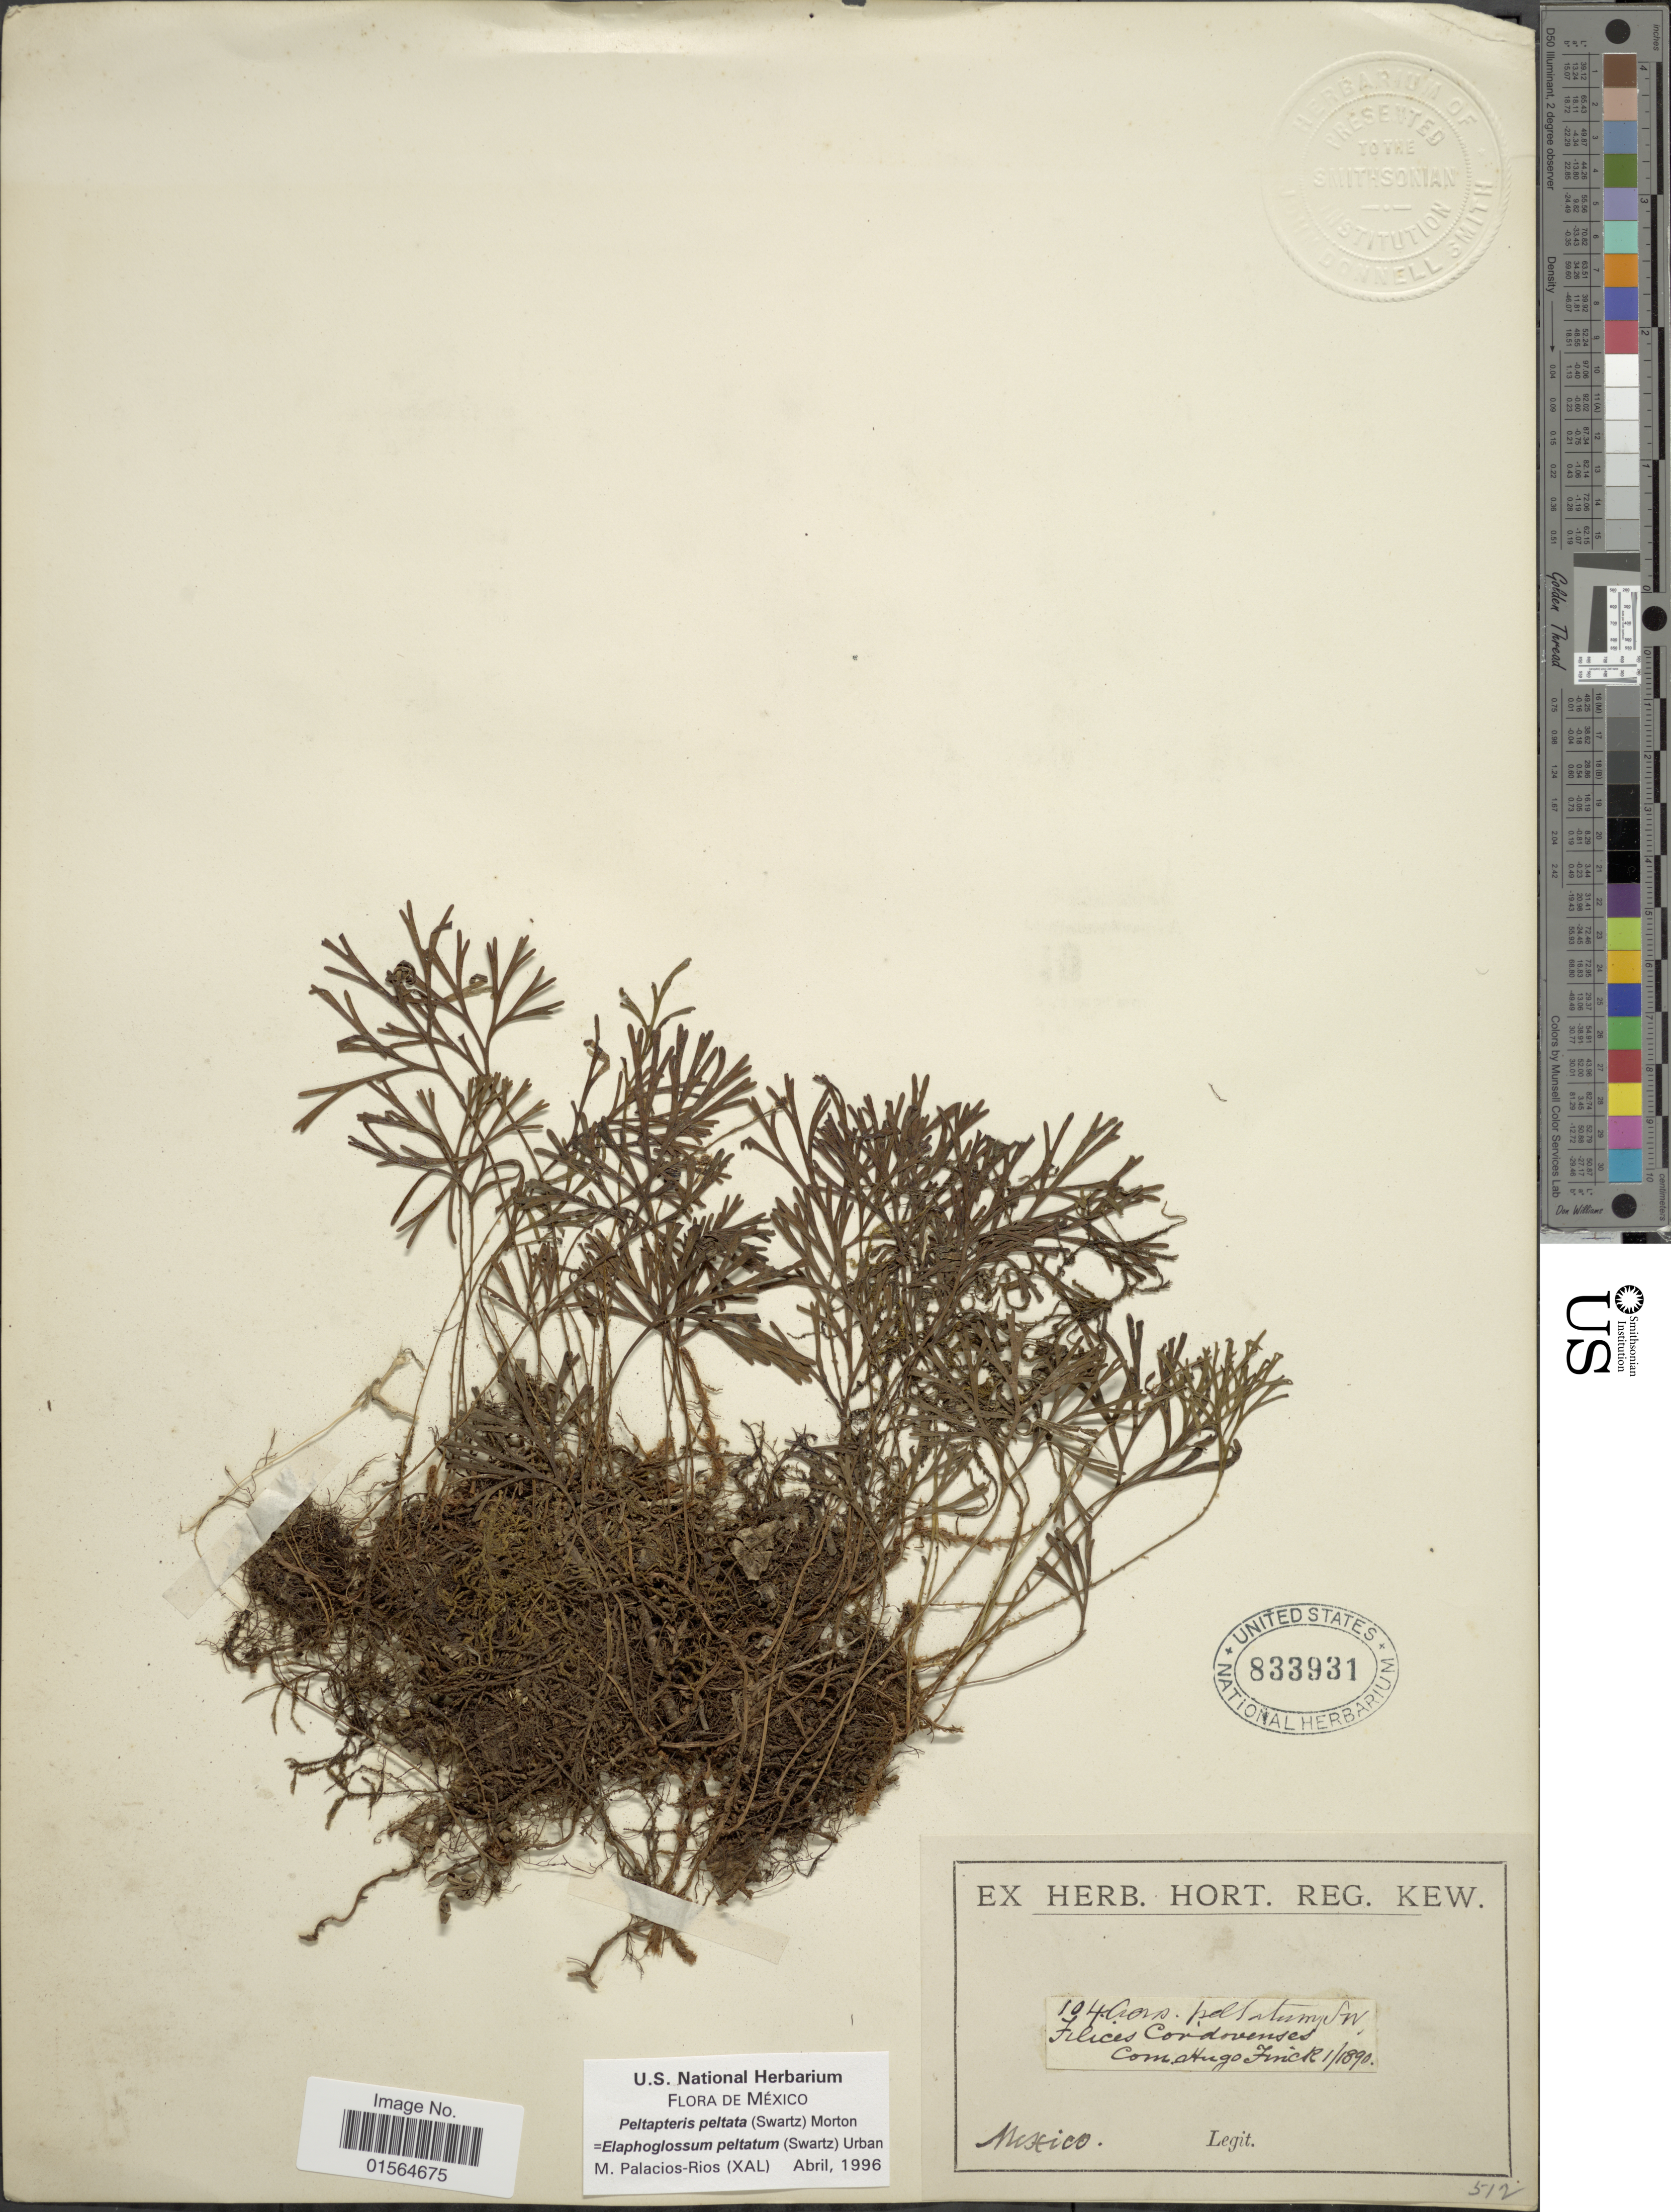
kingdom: Plantae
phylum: Tracheophyta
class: Polypodiopsida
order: Polypodiales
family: Dryopteridaceae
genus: Elaphoglossum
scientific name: Elaphoglossum peltatum f. peltatum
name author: (Sw.) Urb.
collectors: ex herb. Hort. Reg. Kew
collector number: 104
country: Mexico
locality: Filices Cordovenses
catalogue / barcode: US 833931